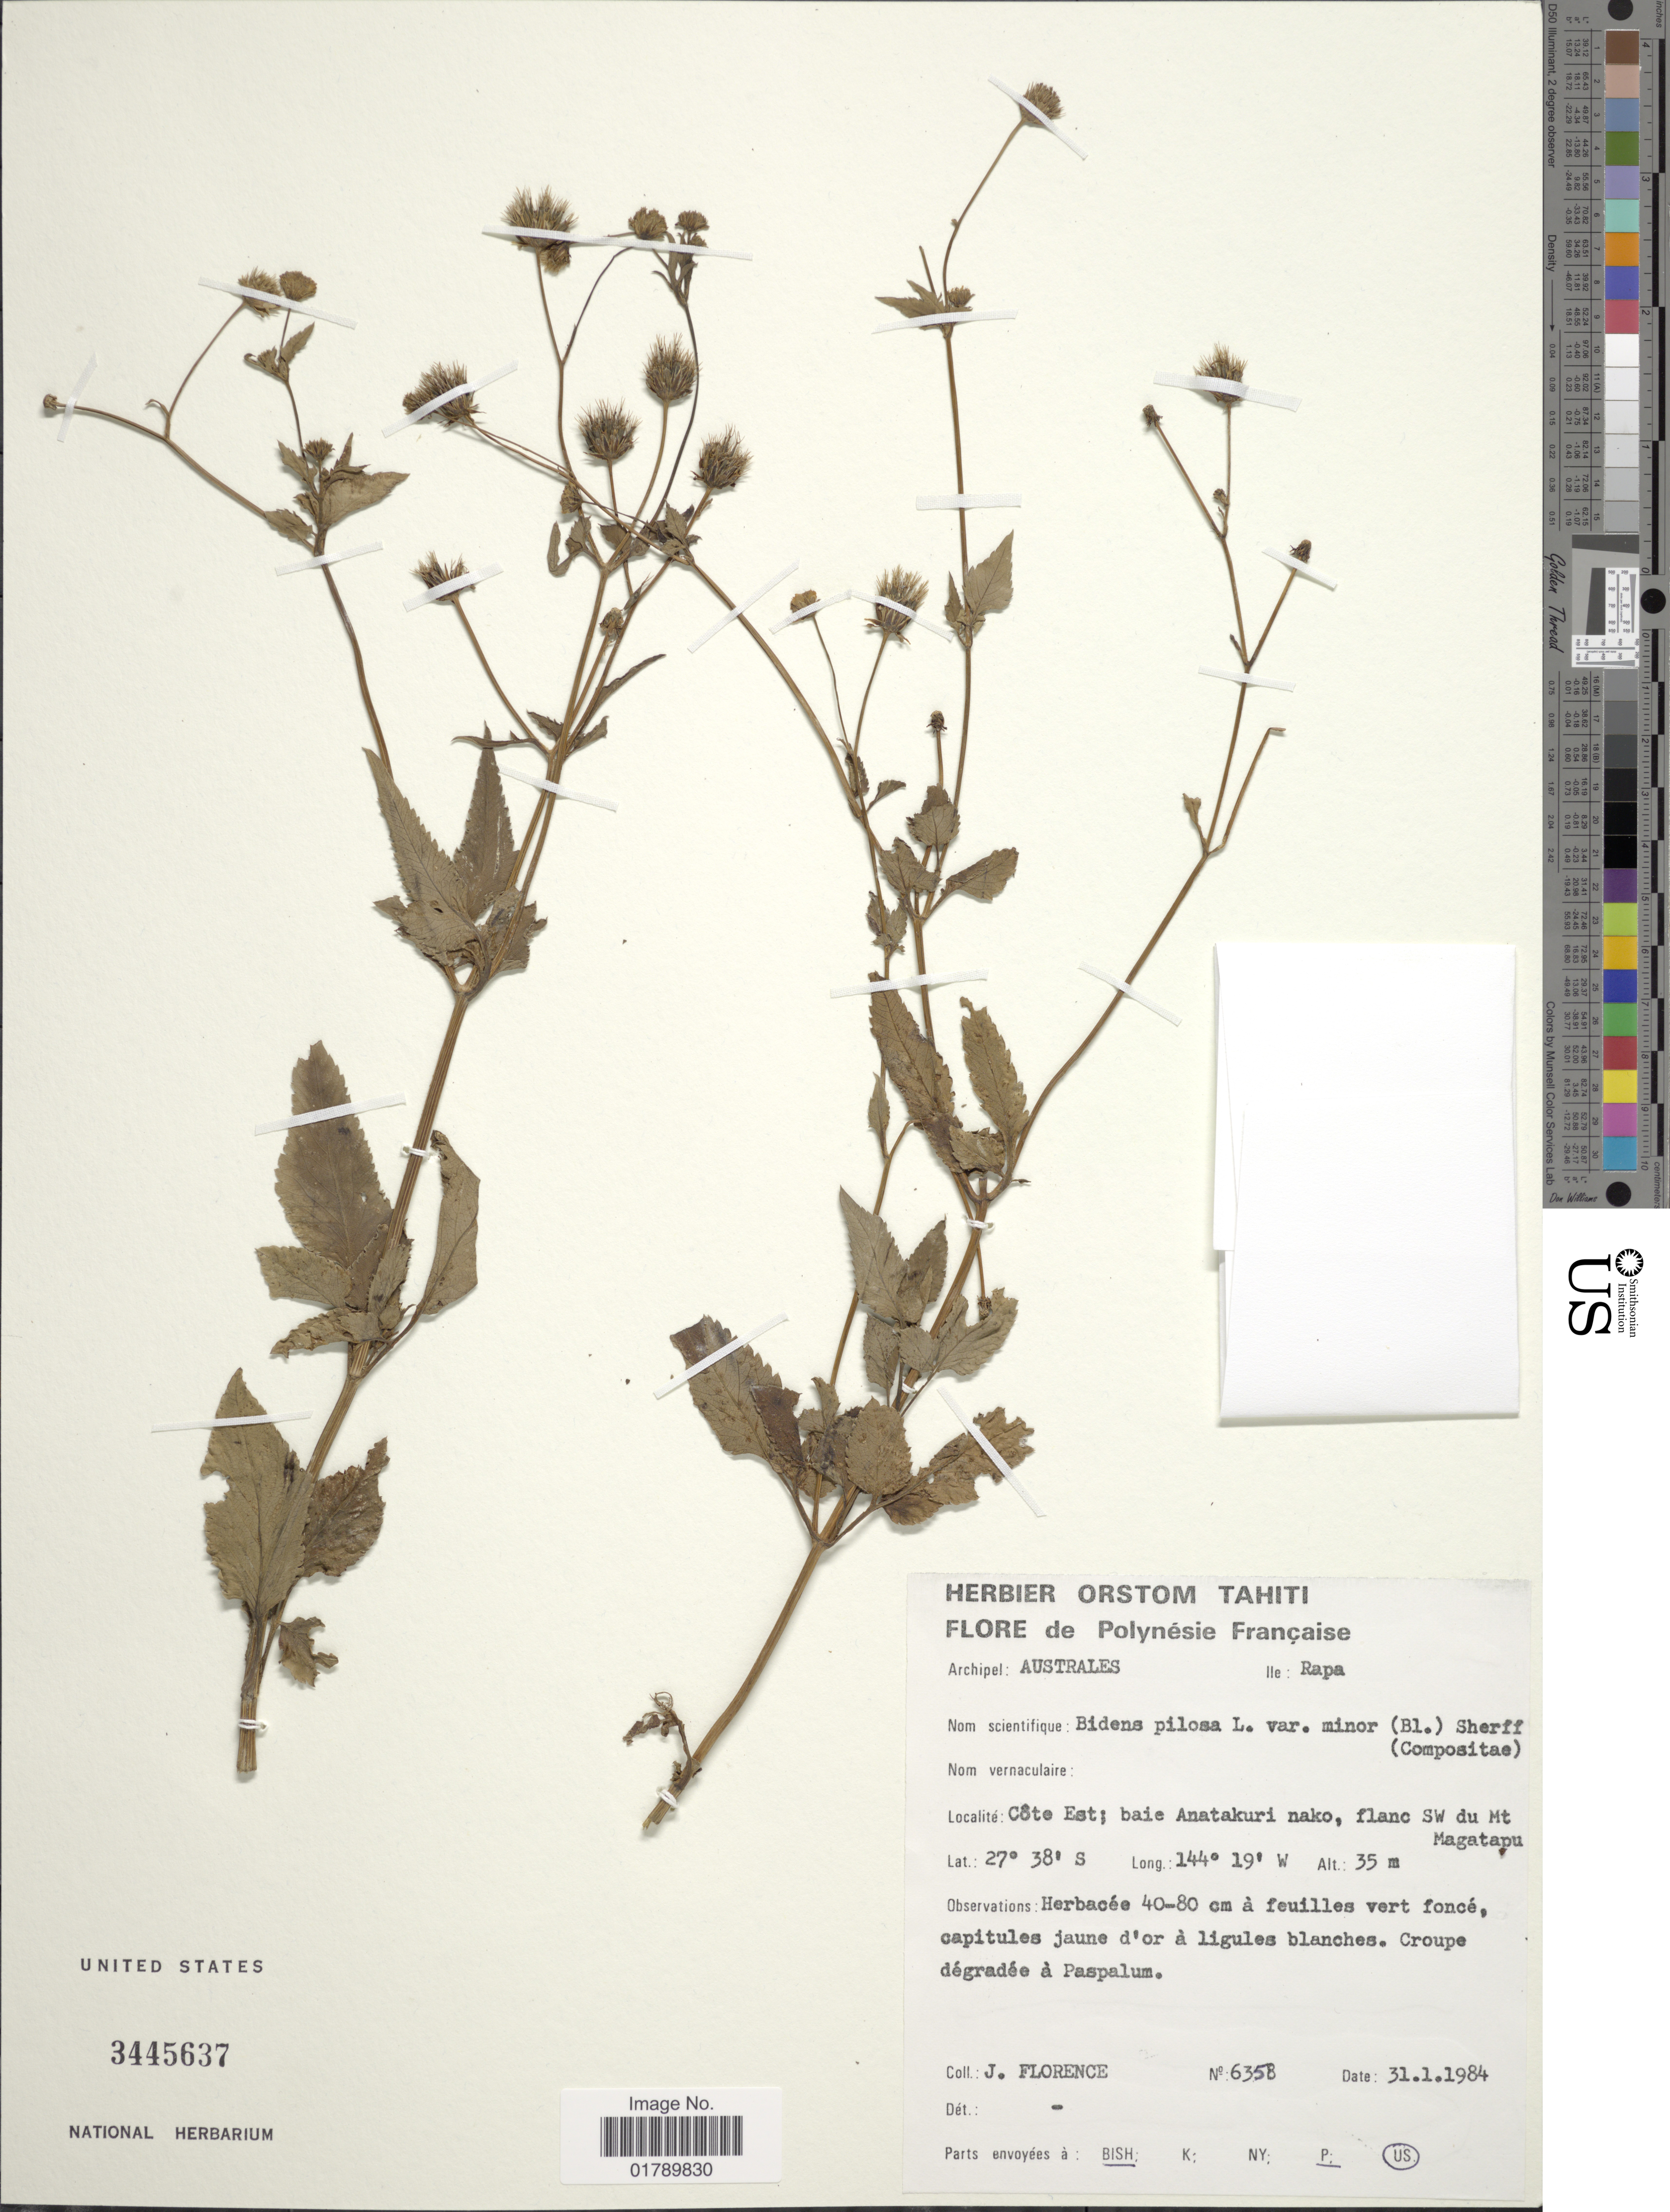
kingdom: Plantae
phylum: Tracheophyta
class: Magnoliopsida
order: Asterales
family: Asteraceae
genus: Bidens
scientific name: Bidens pilosa var. minor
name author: (Blume) Sherff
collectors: J. Florence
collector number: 6358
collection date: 1984-01-31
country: French Polynesia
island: Rapa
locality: Archipel; Australes. ile: Rapa. Cote Est; baie Anatakuri nako, flanc SW du Mt Magatapu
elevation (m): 35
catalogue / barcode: US 3445637